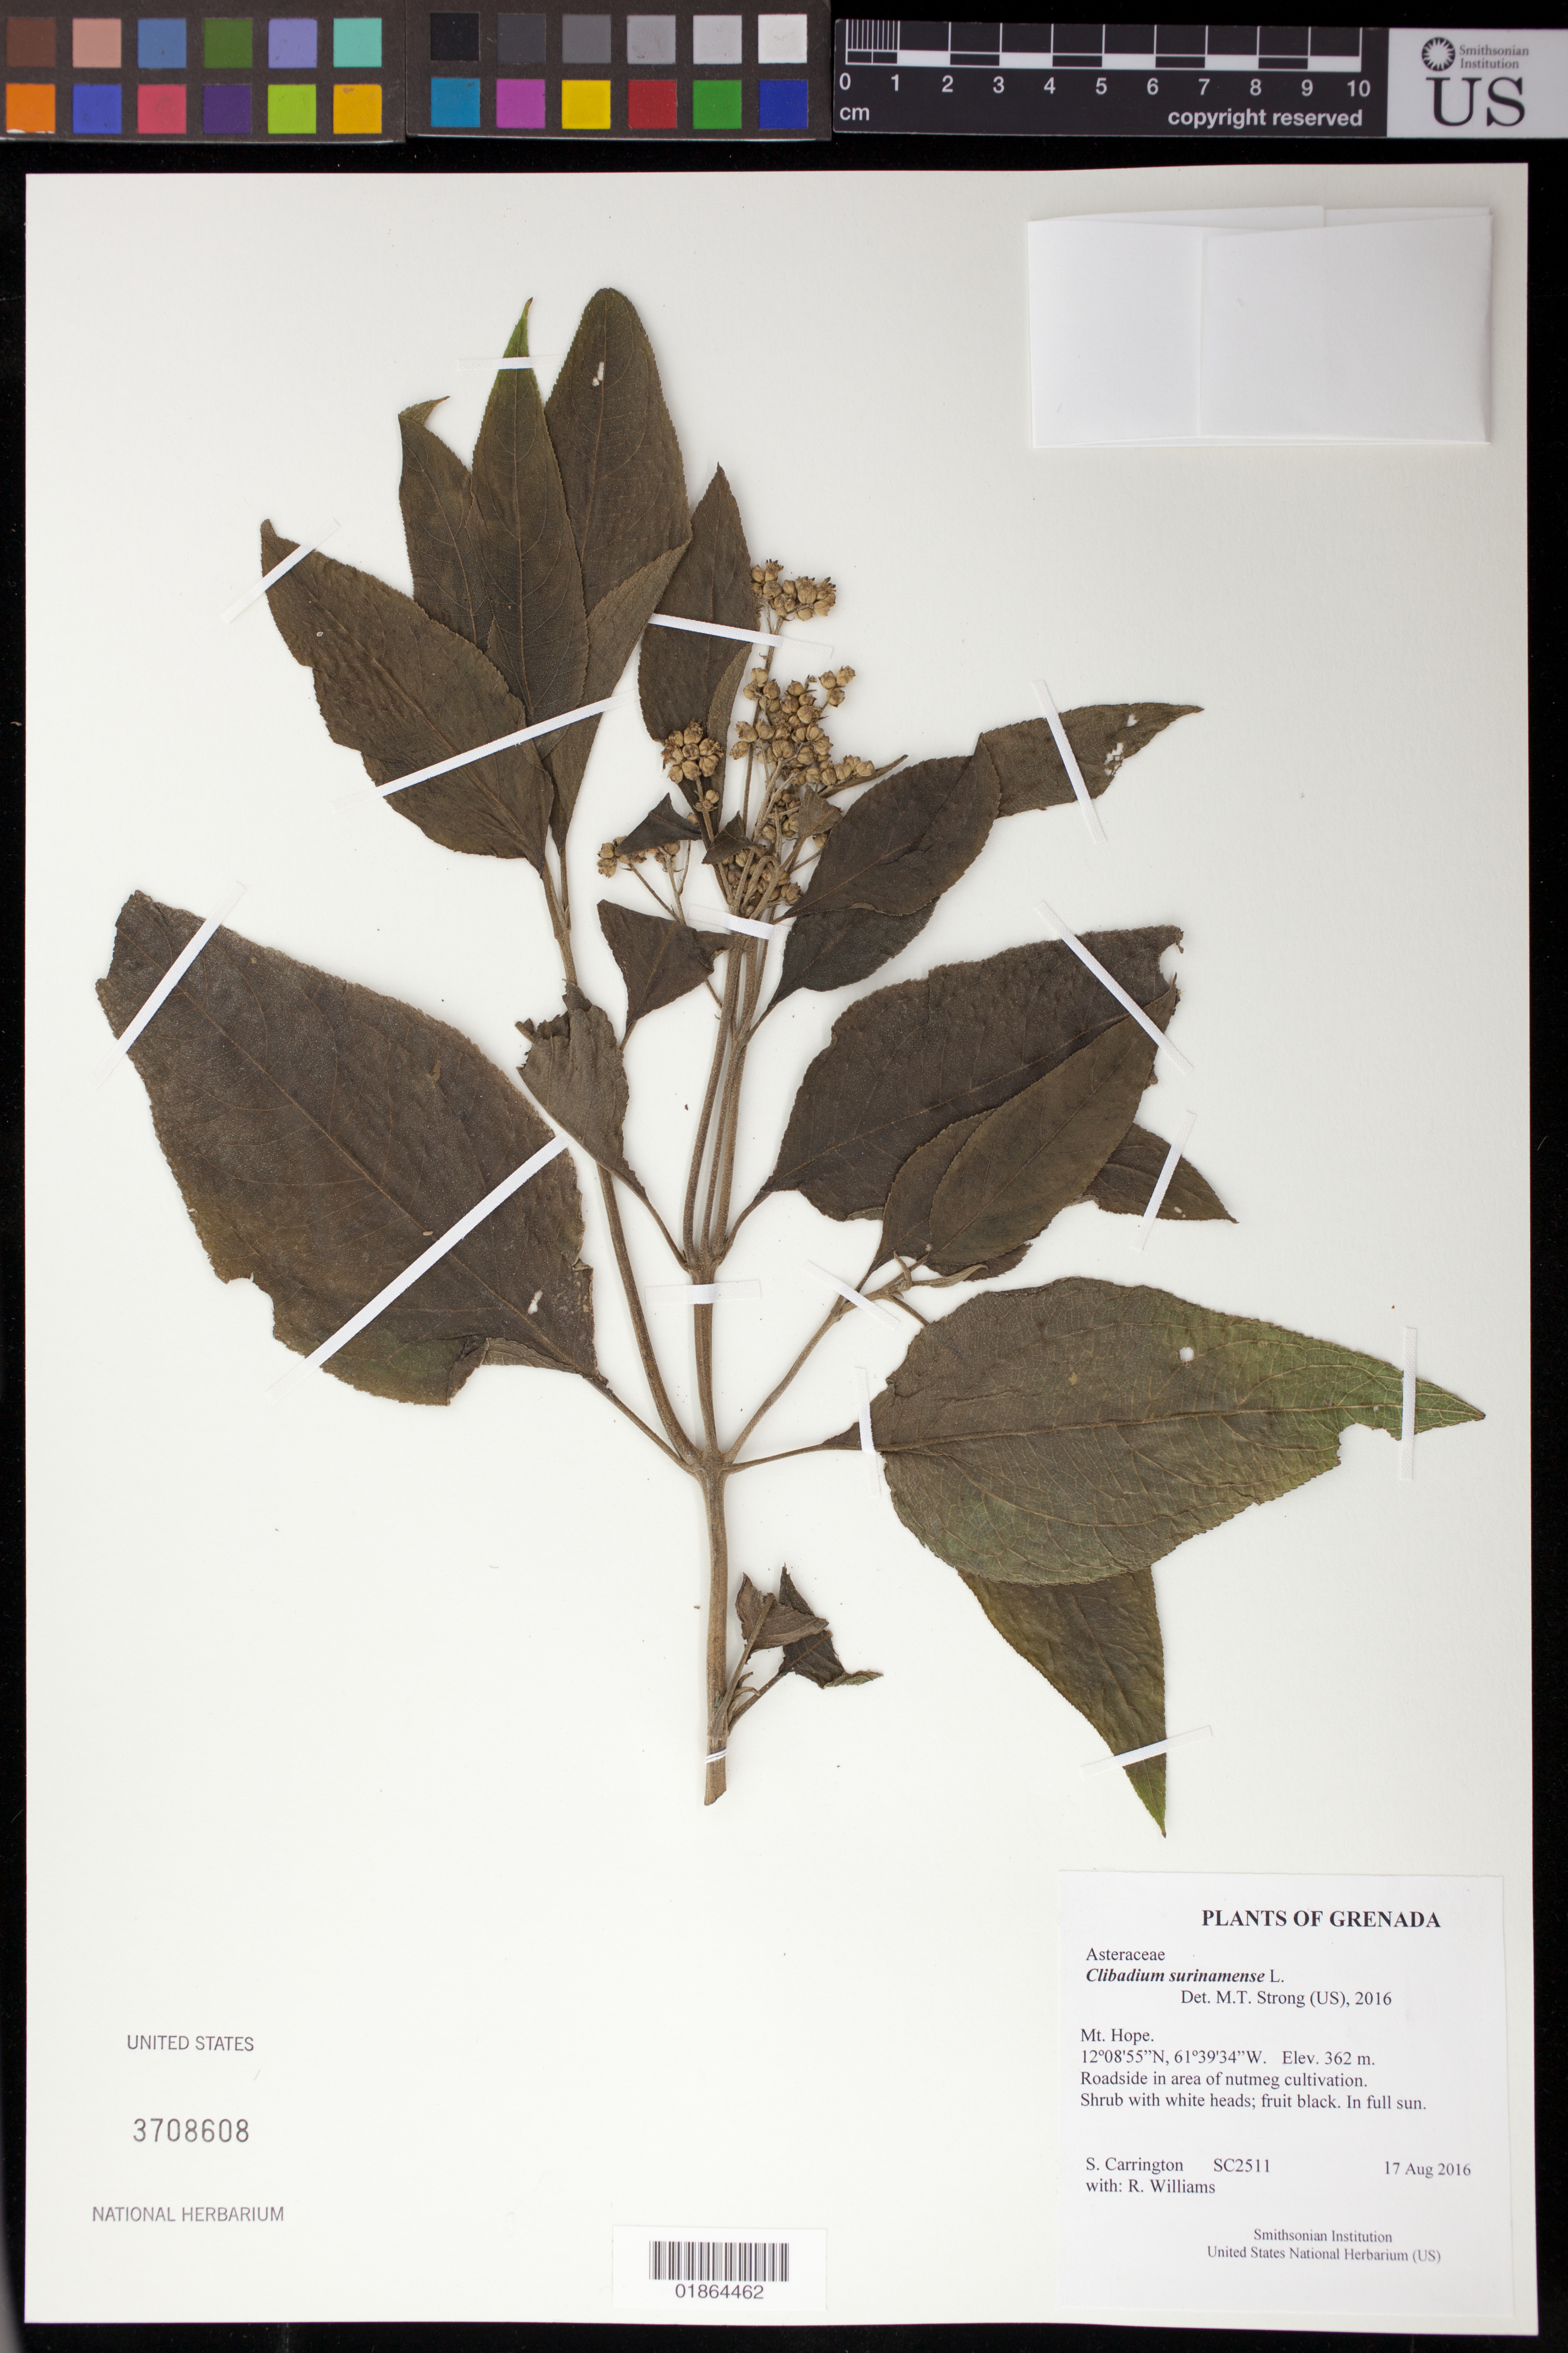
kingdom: Plantae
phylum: Tracheophyta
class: Magnoliopsida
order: Asterales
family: Asteraceae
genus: Clibadium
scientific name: Clibadium surinamense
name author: L.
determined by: Strong, M. T., (US), Smithsonian Institution - National Museum of Natural History (UNITED STATES)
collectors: C. M. S. Carrington & R. Williams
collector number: SC2511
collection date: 2016-08-17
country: Grenada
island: Grenada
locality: Mt Hope.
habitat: Roadside in area of nutmeg cultivation.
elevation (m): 362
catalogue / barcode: US 3708608